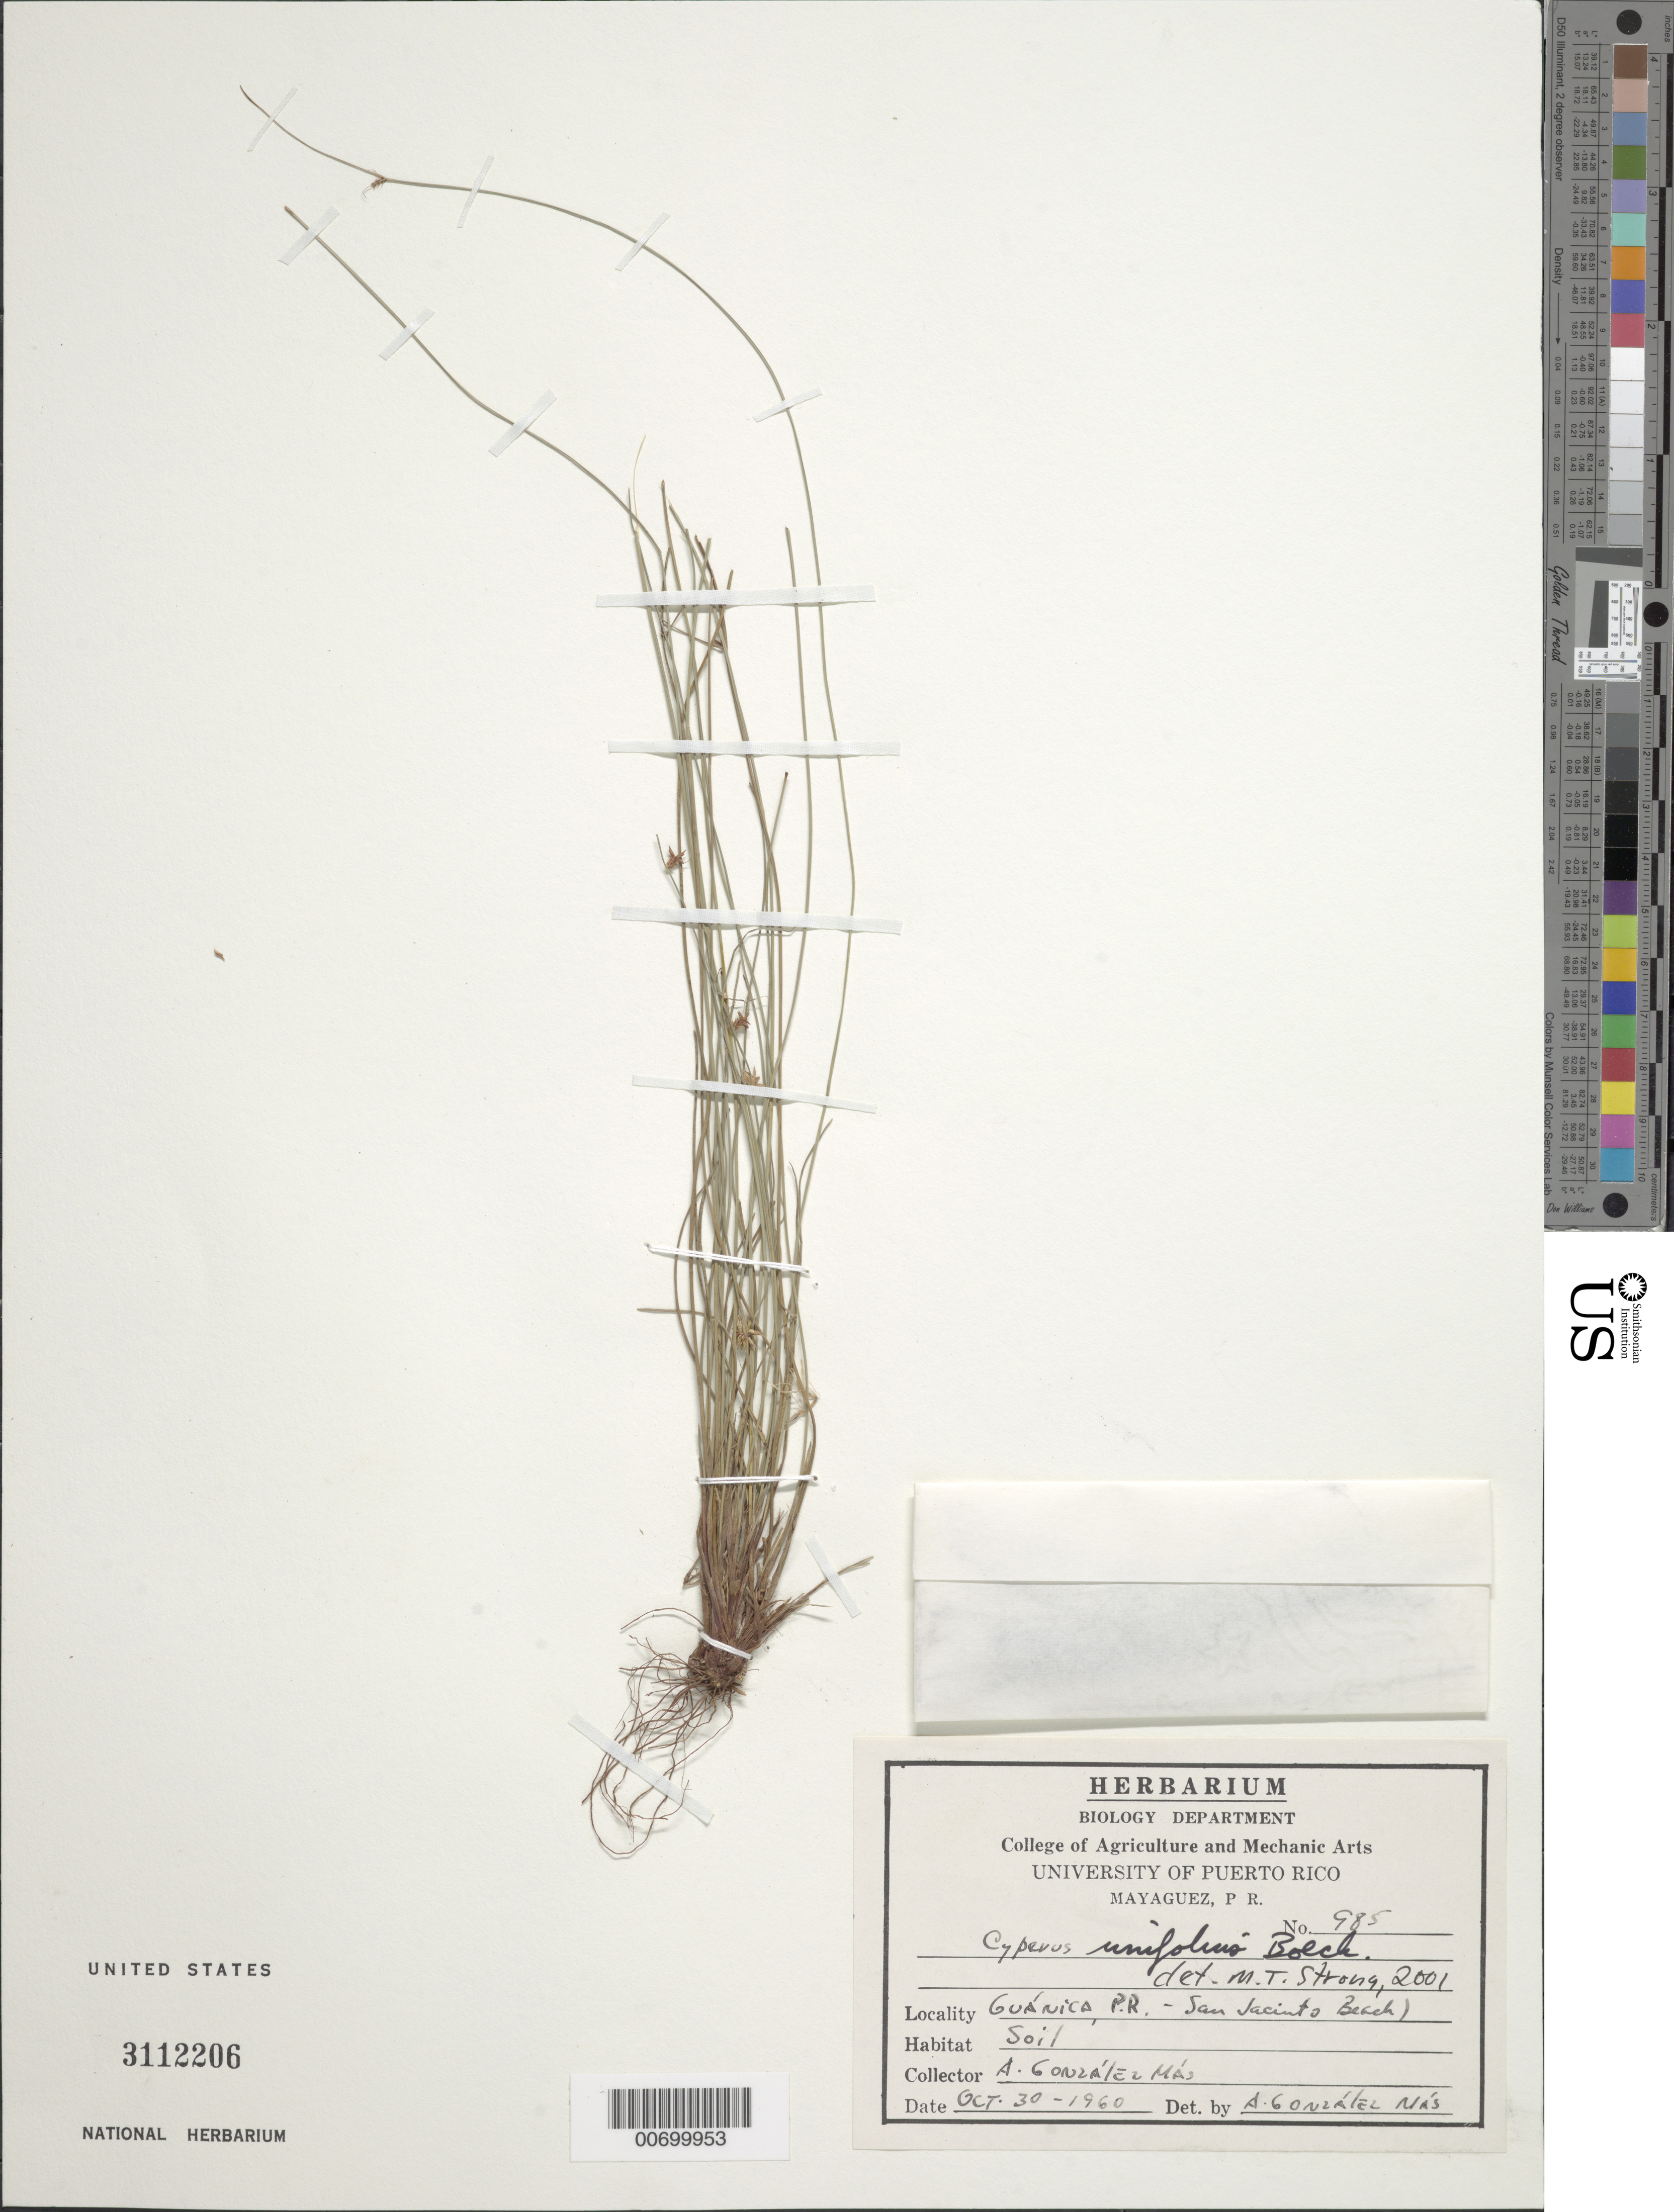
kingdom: Plantae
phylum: Tracheophyta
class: Liliopsida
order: Poales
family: Cyperaceae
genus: Cyperus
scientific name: Cyperus unifolius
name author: Boeckeler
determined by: Strong, M. T., (US), Smithsonian Institution - National Museum of Natural History (UNITED STATES)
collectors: A. González Más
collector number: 985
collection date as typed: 30 Oct 1960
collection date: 1960-10-30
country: Puerto Rico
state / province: Guánica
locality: Guanica: San Jacinto Beach.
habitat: On soil.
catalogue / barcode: US 3112206